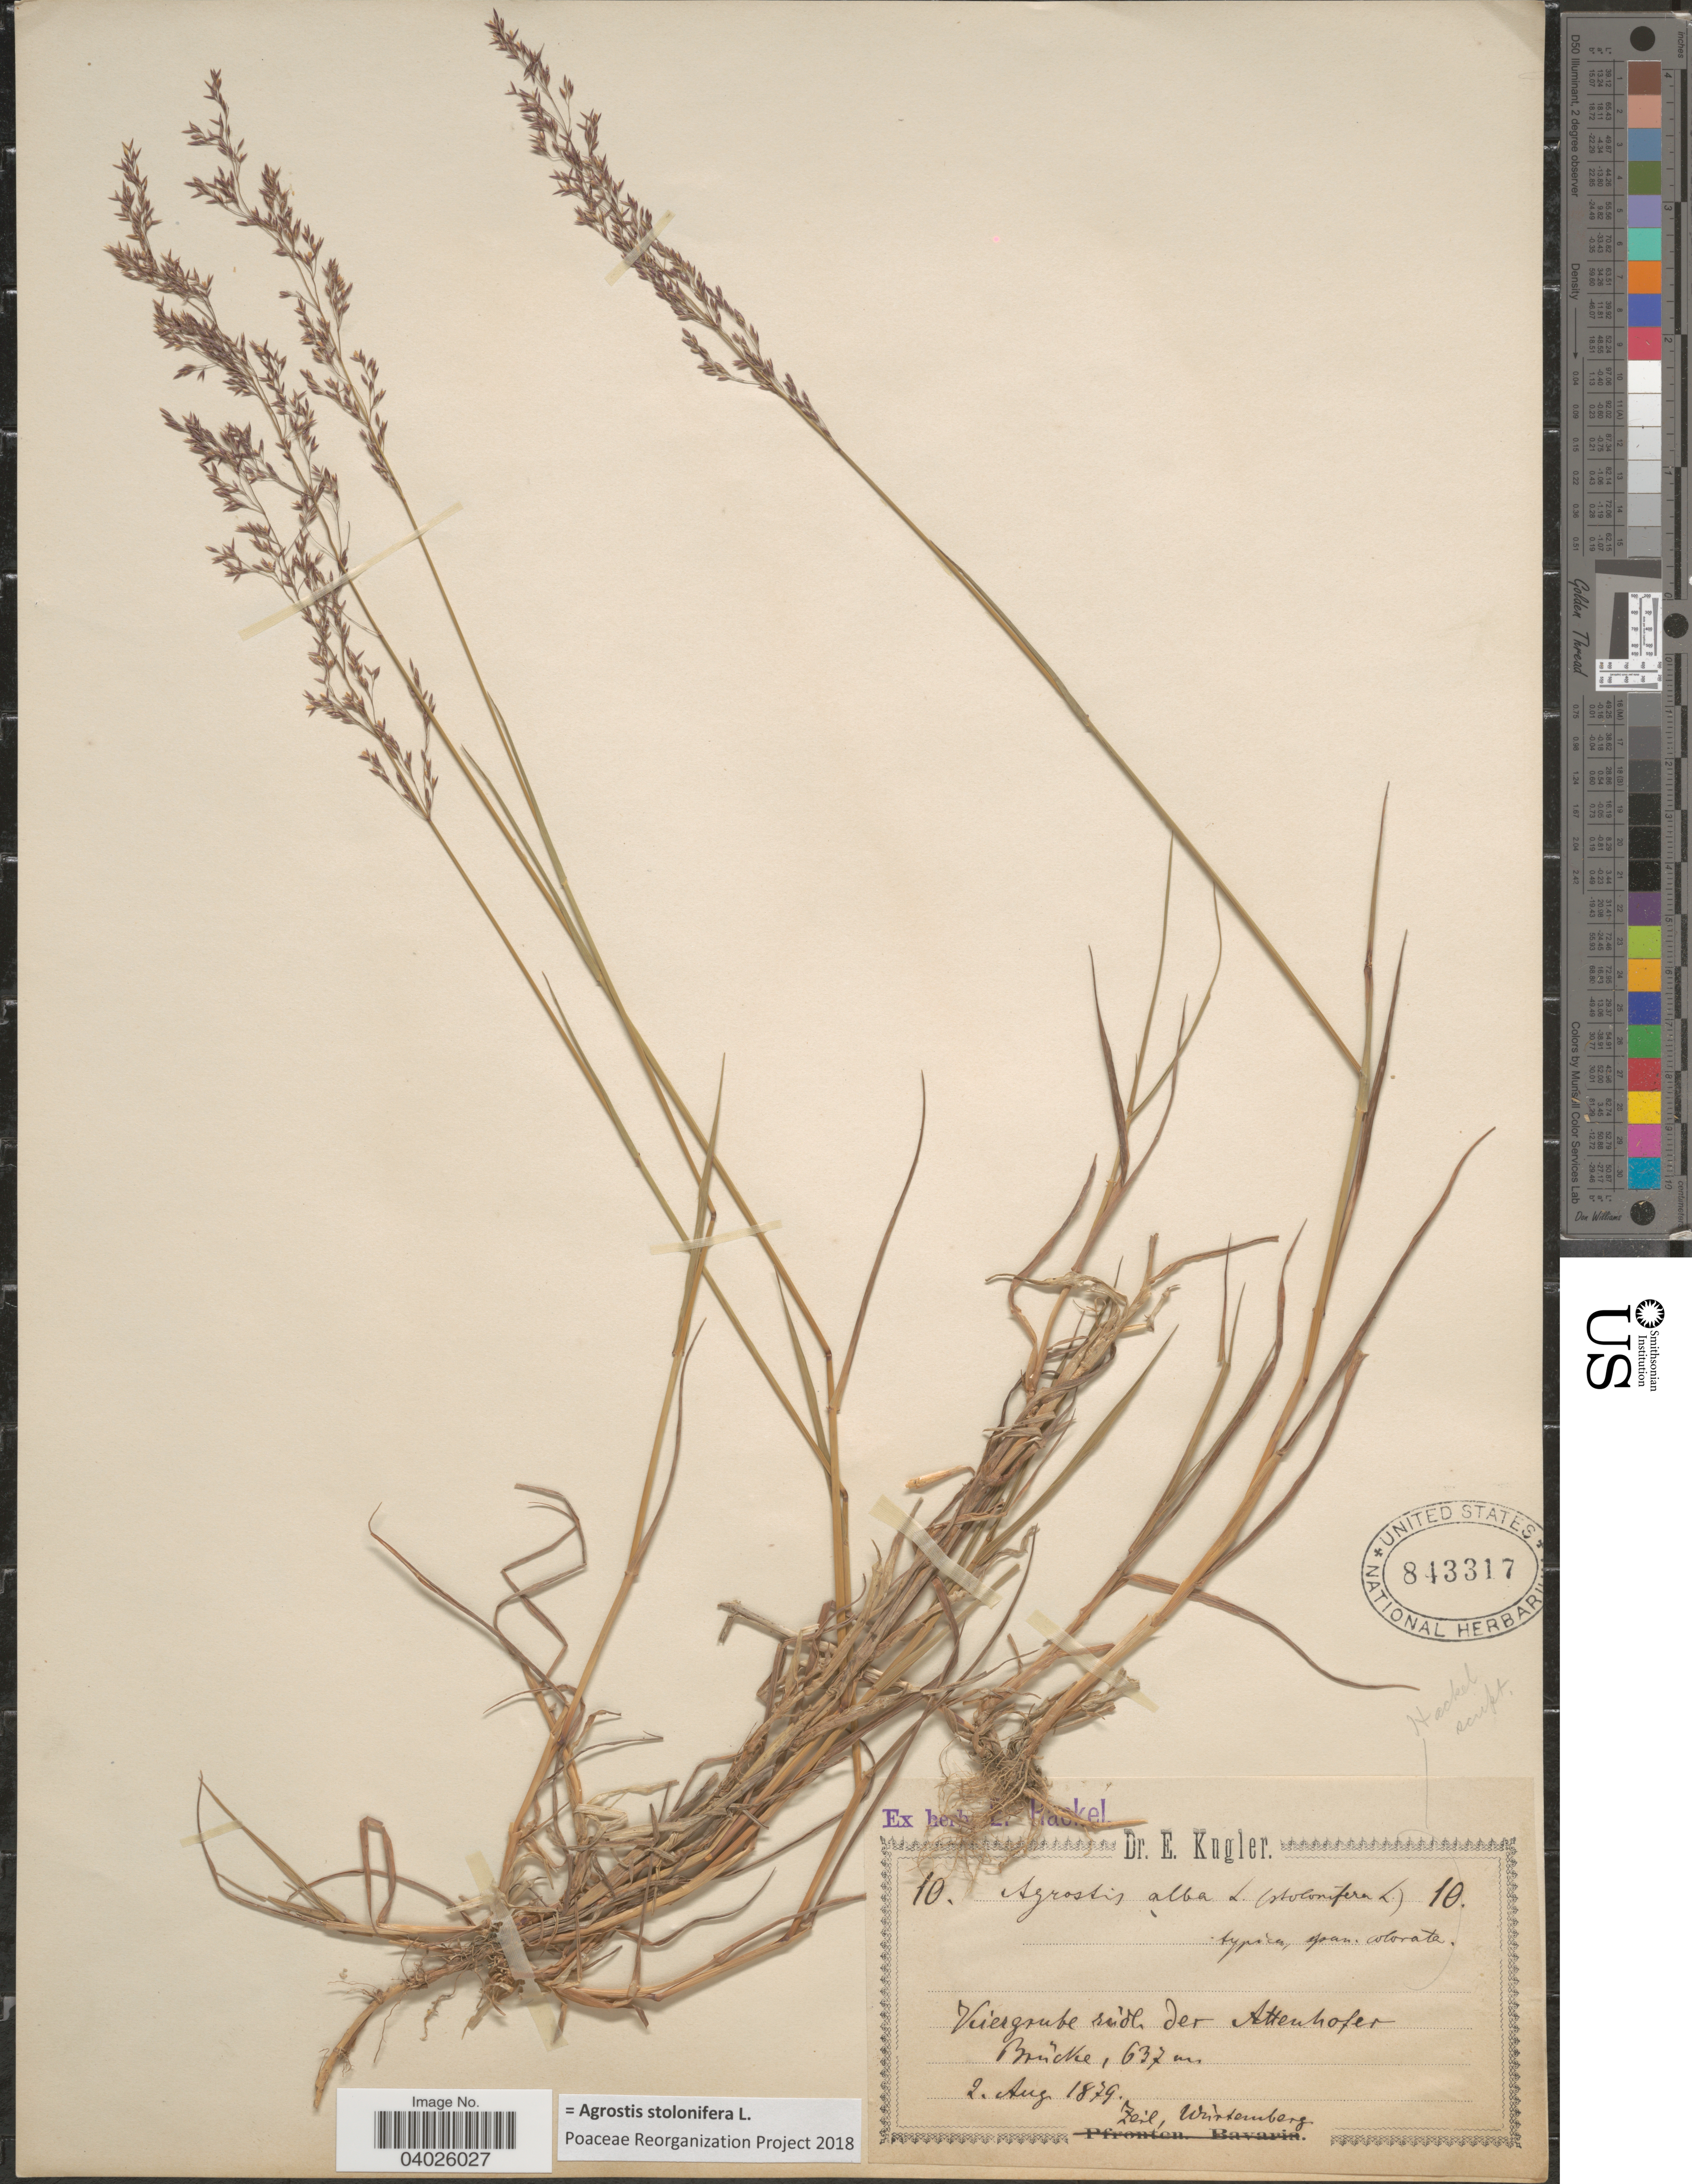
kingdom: Plantae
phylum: Tracheophyta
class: Liliopsida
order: Poales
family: Poaceae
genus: Agrostis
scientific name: Agrostis stolonifera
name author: L.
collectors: E. Kugler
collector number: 10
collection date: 1879-08-02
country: Germany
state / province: Baden-Württemberg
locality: Kiergrube südl. der Attenhofer. Brücke. Zeil, Würtemberg.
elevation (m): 637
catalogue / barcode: US 843317